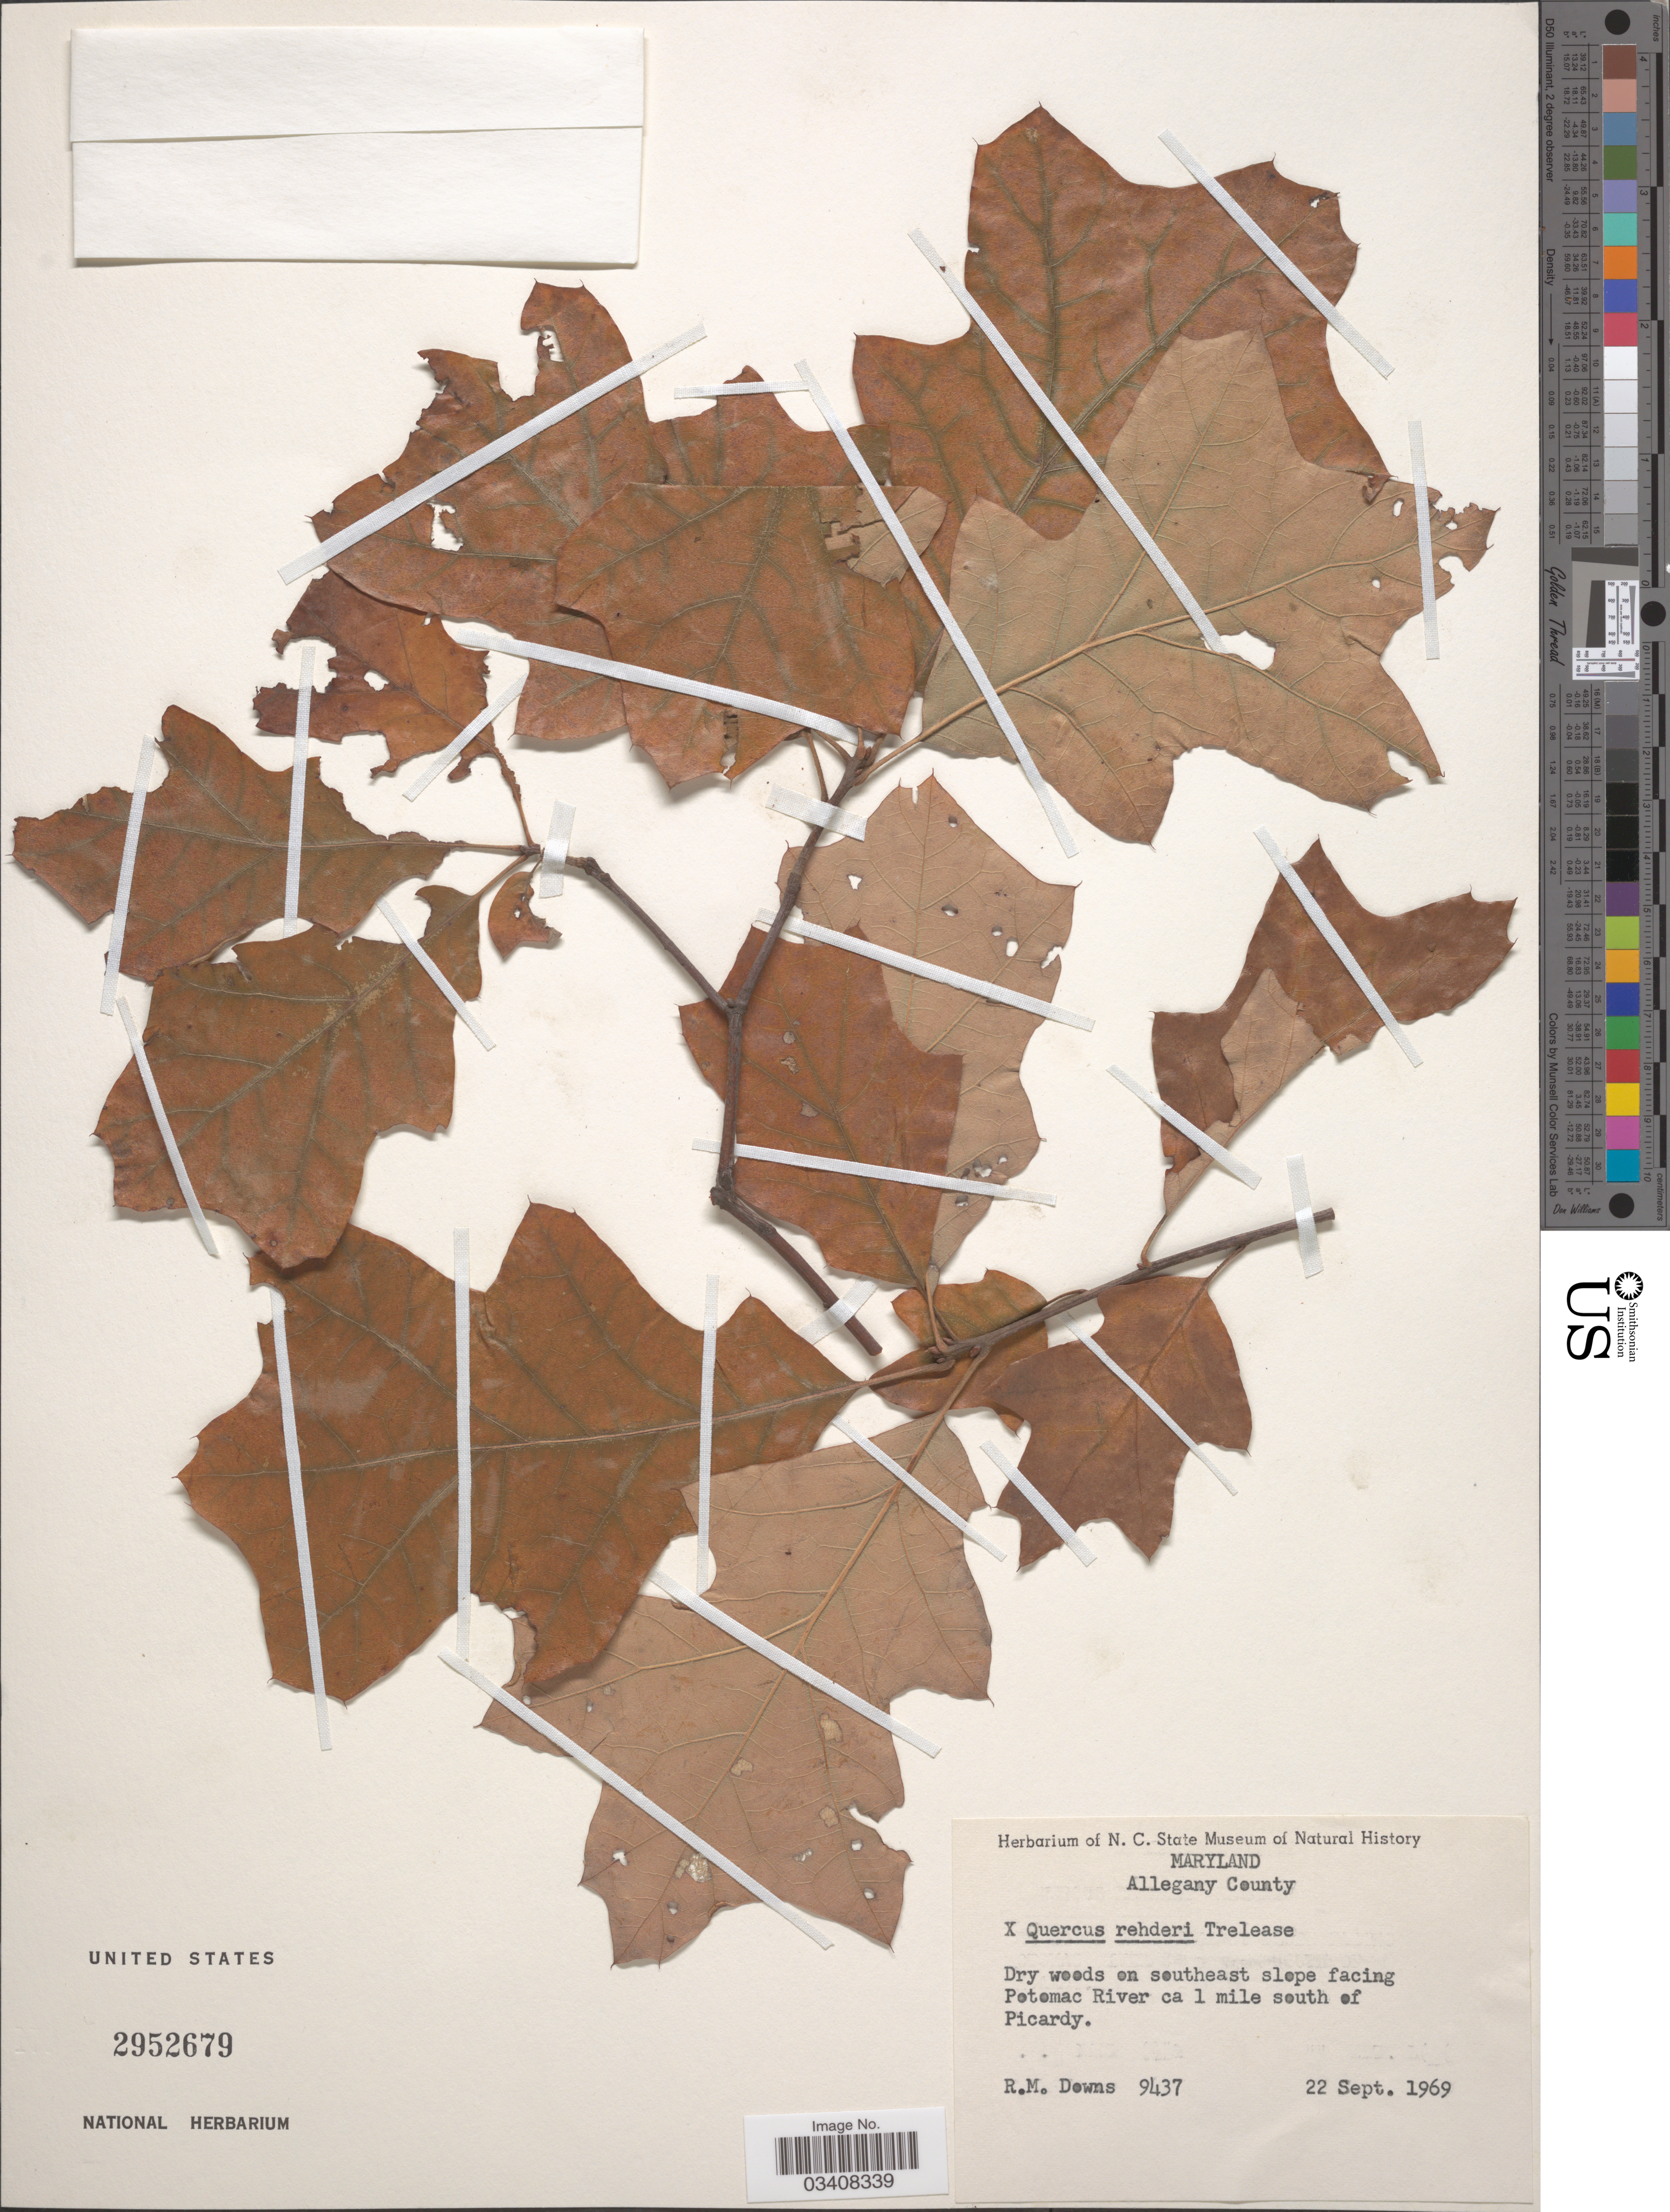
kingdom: Plantae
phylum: Tracheophyta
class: Magnoliopsida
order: Fagales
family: Fagaceae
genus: Quercus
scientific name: Quercus rehderi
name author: Trel.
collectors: R. Downs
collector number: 9437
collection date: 1969-09-22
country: United States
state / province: Maryland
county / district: Allegany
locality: Allegany County. Dry woods on southeast slope facing Potomac River ca 1 mile south of Picardy.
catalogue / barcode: US 2952679